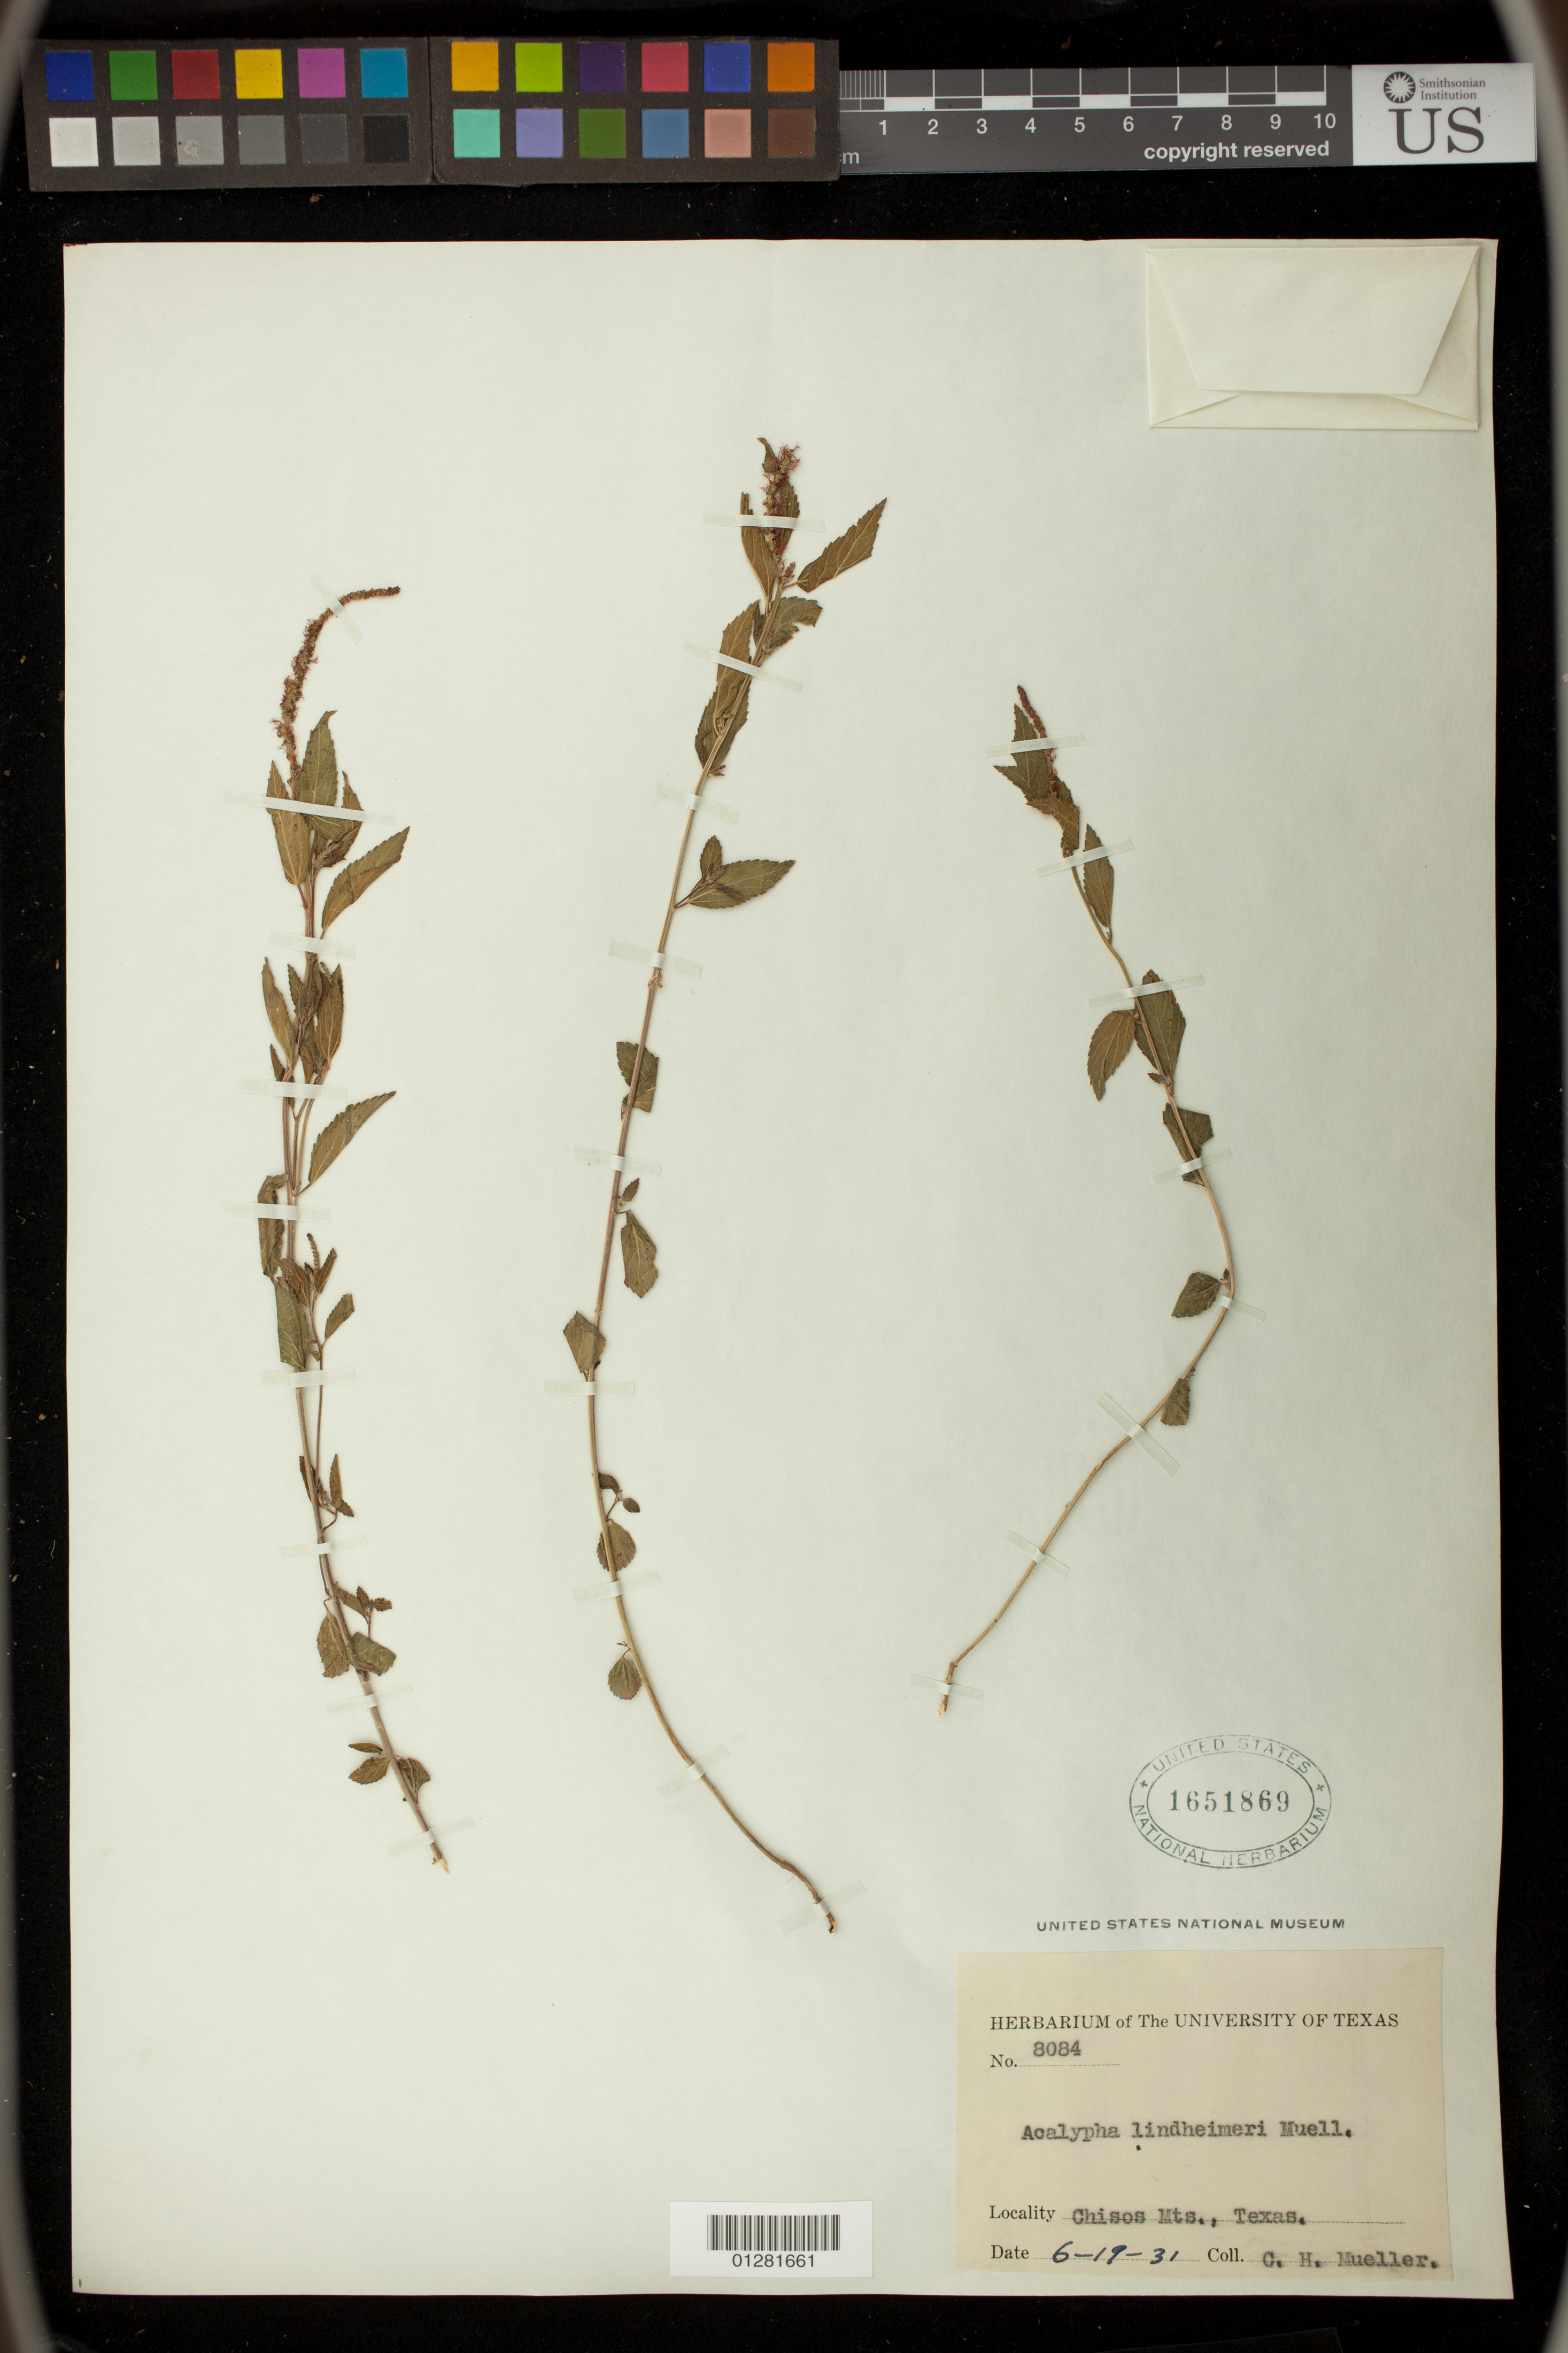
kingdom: Plantae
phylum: Tracheophyta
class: Magnoliopsida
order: Malpighiales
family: Euphorbiaceae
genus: Acalypha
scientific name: Acalypha lindheimeri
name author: Müll. Arg.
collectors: C. H. Mueller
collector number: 8084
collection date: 1931-06-19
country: United States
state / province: Texas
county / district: Brewster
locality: Chisos Mts.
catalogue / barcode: US 1651869